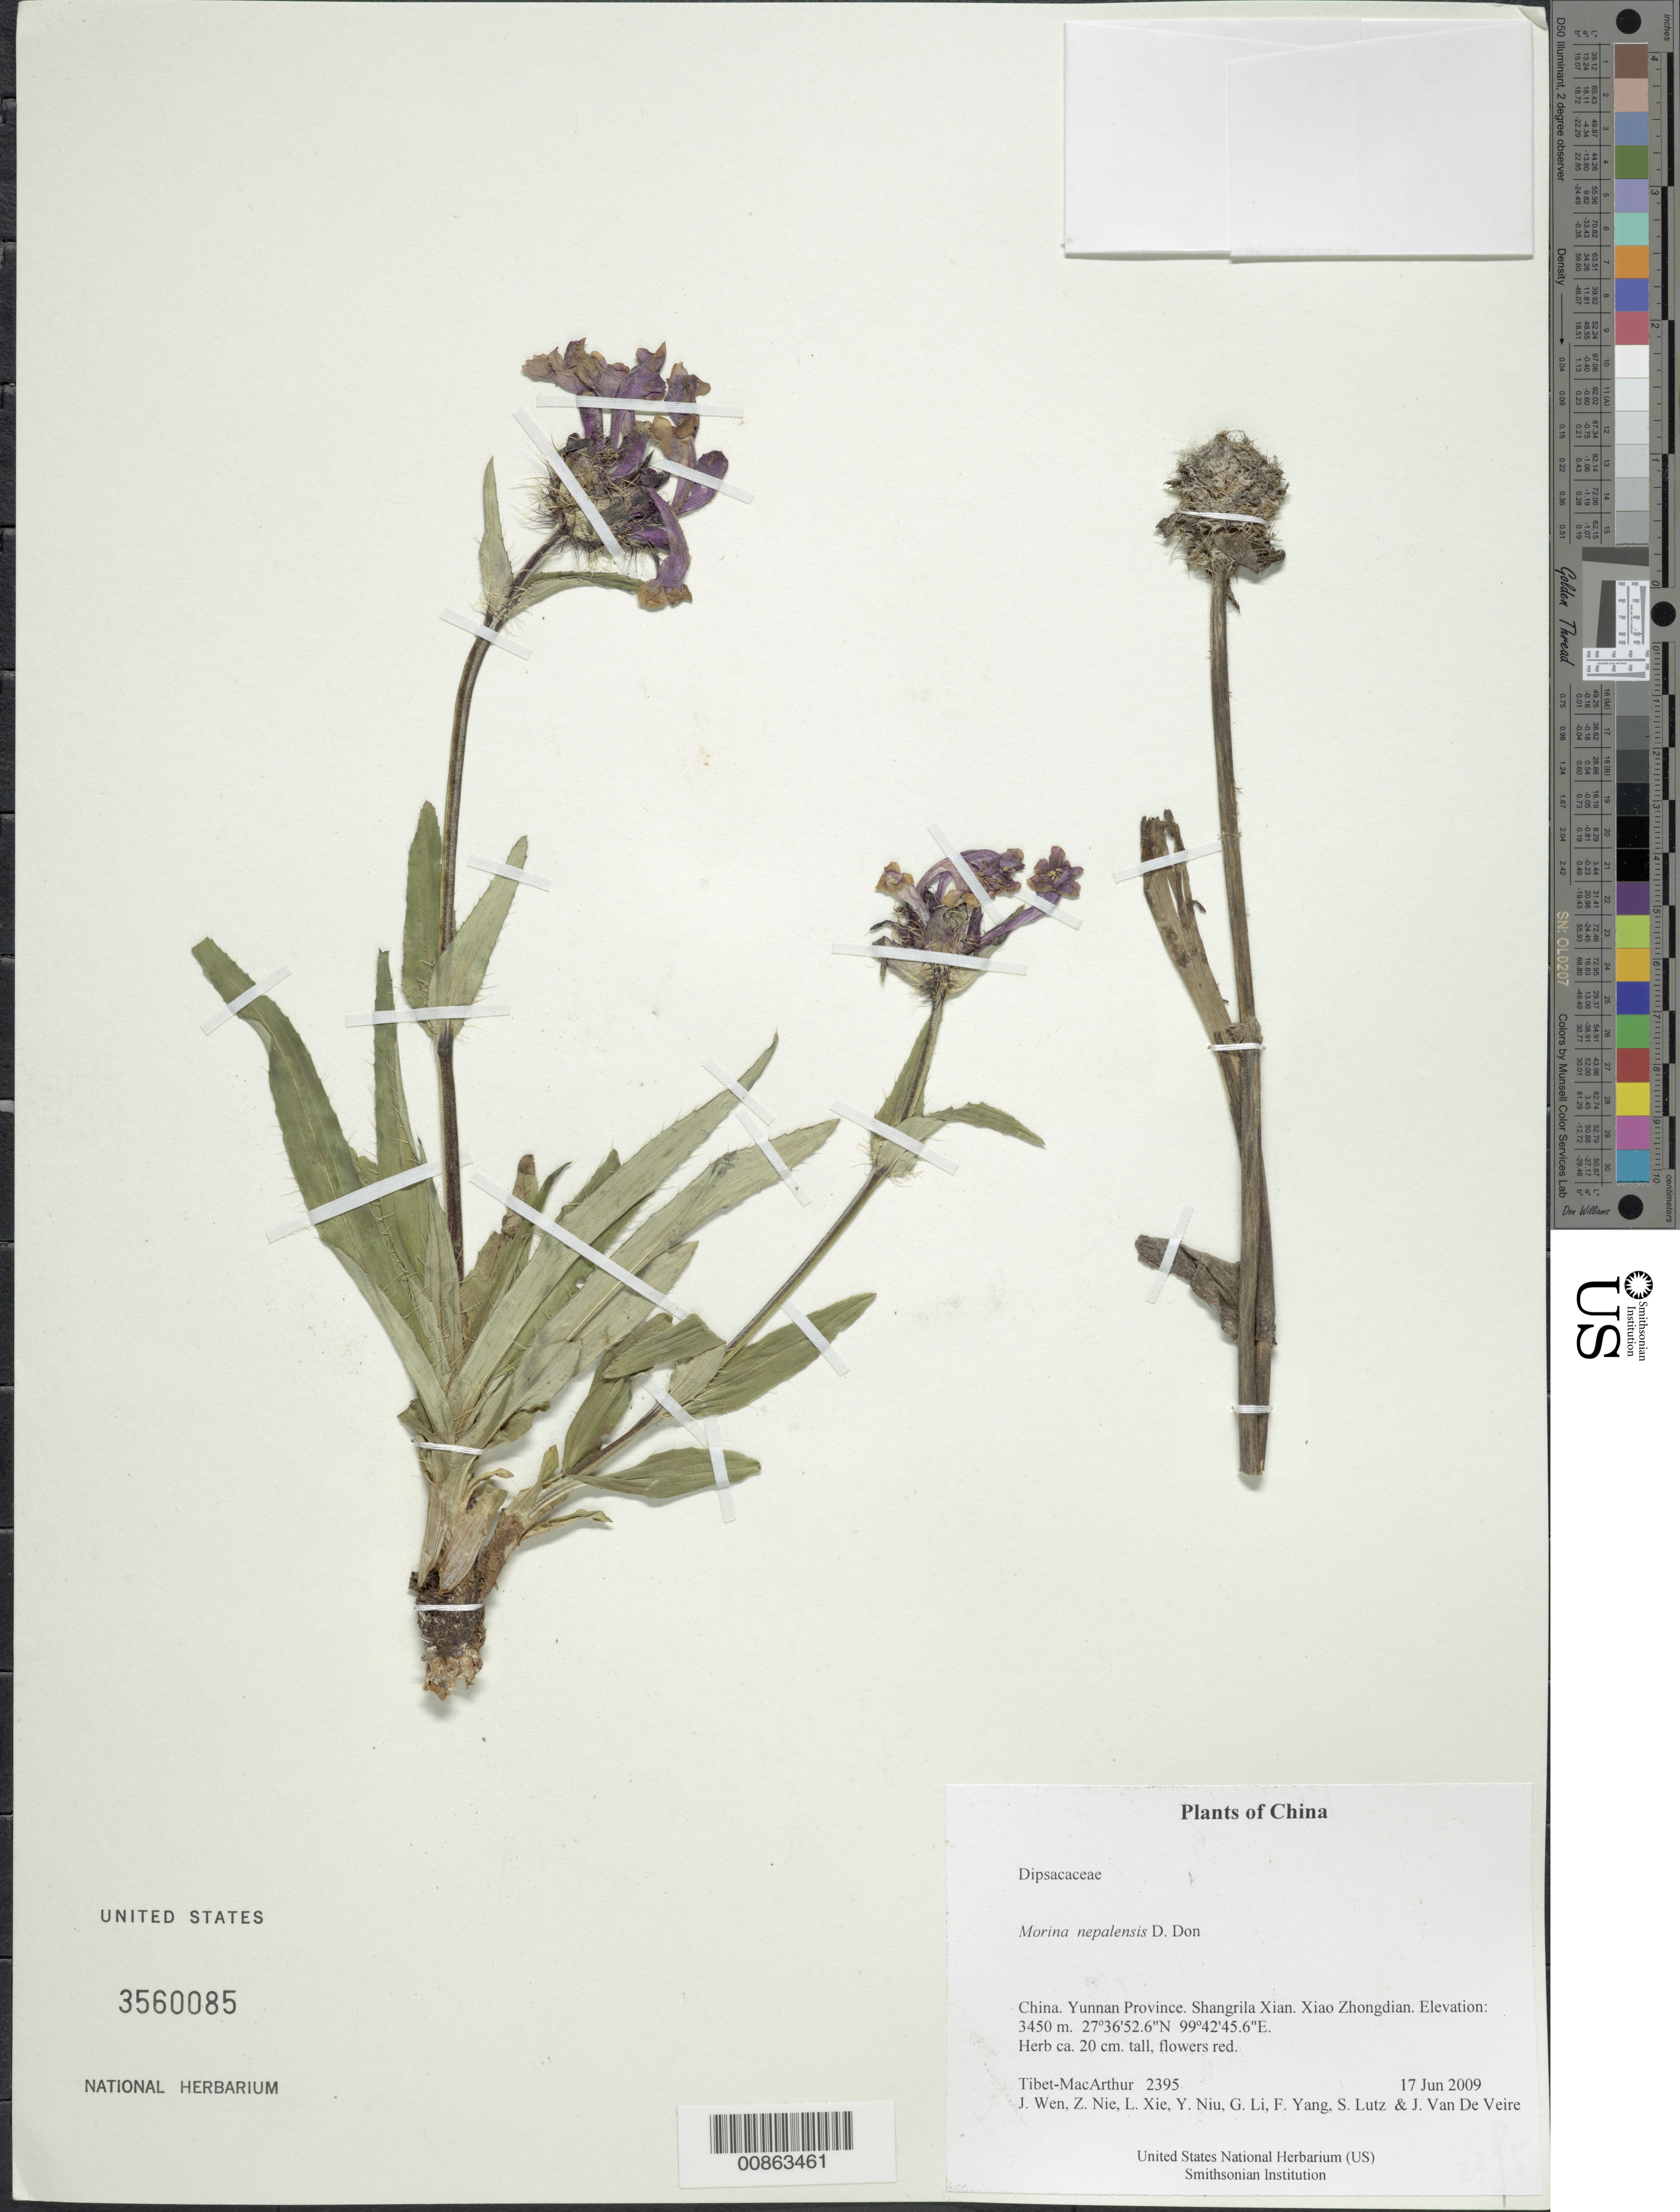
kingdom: Plantae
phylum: Tracheophyta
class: Magnoliopsida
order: Dipsacales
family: Caprifoliaceae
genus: Morina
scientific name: Morina nepalensis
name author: D. Don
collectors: Tibet-MacArthur, J. Wen, Z. Nie, L. Xie, Y. Niu, G. Li, F. Yang, S. Lutz & J. Van De Veire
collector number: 2395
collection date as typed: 17 Jun 2009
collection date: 2009-06-17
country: China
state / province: Yunnan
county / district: Shangrila Xian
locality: Xiao Zhongdian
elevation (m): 3450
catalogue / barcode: US 3560085